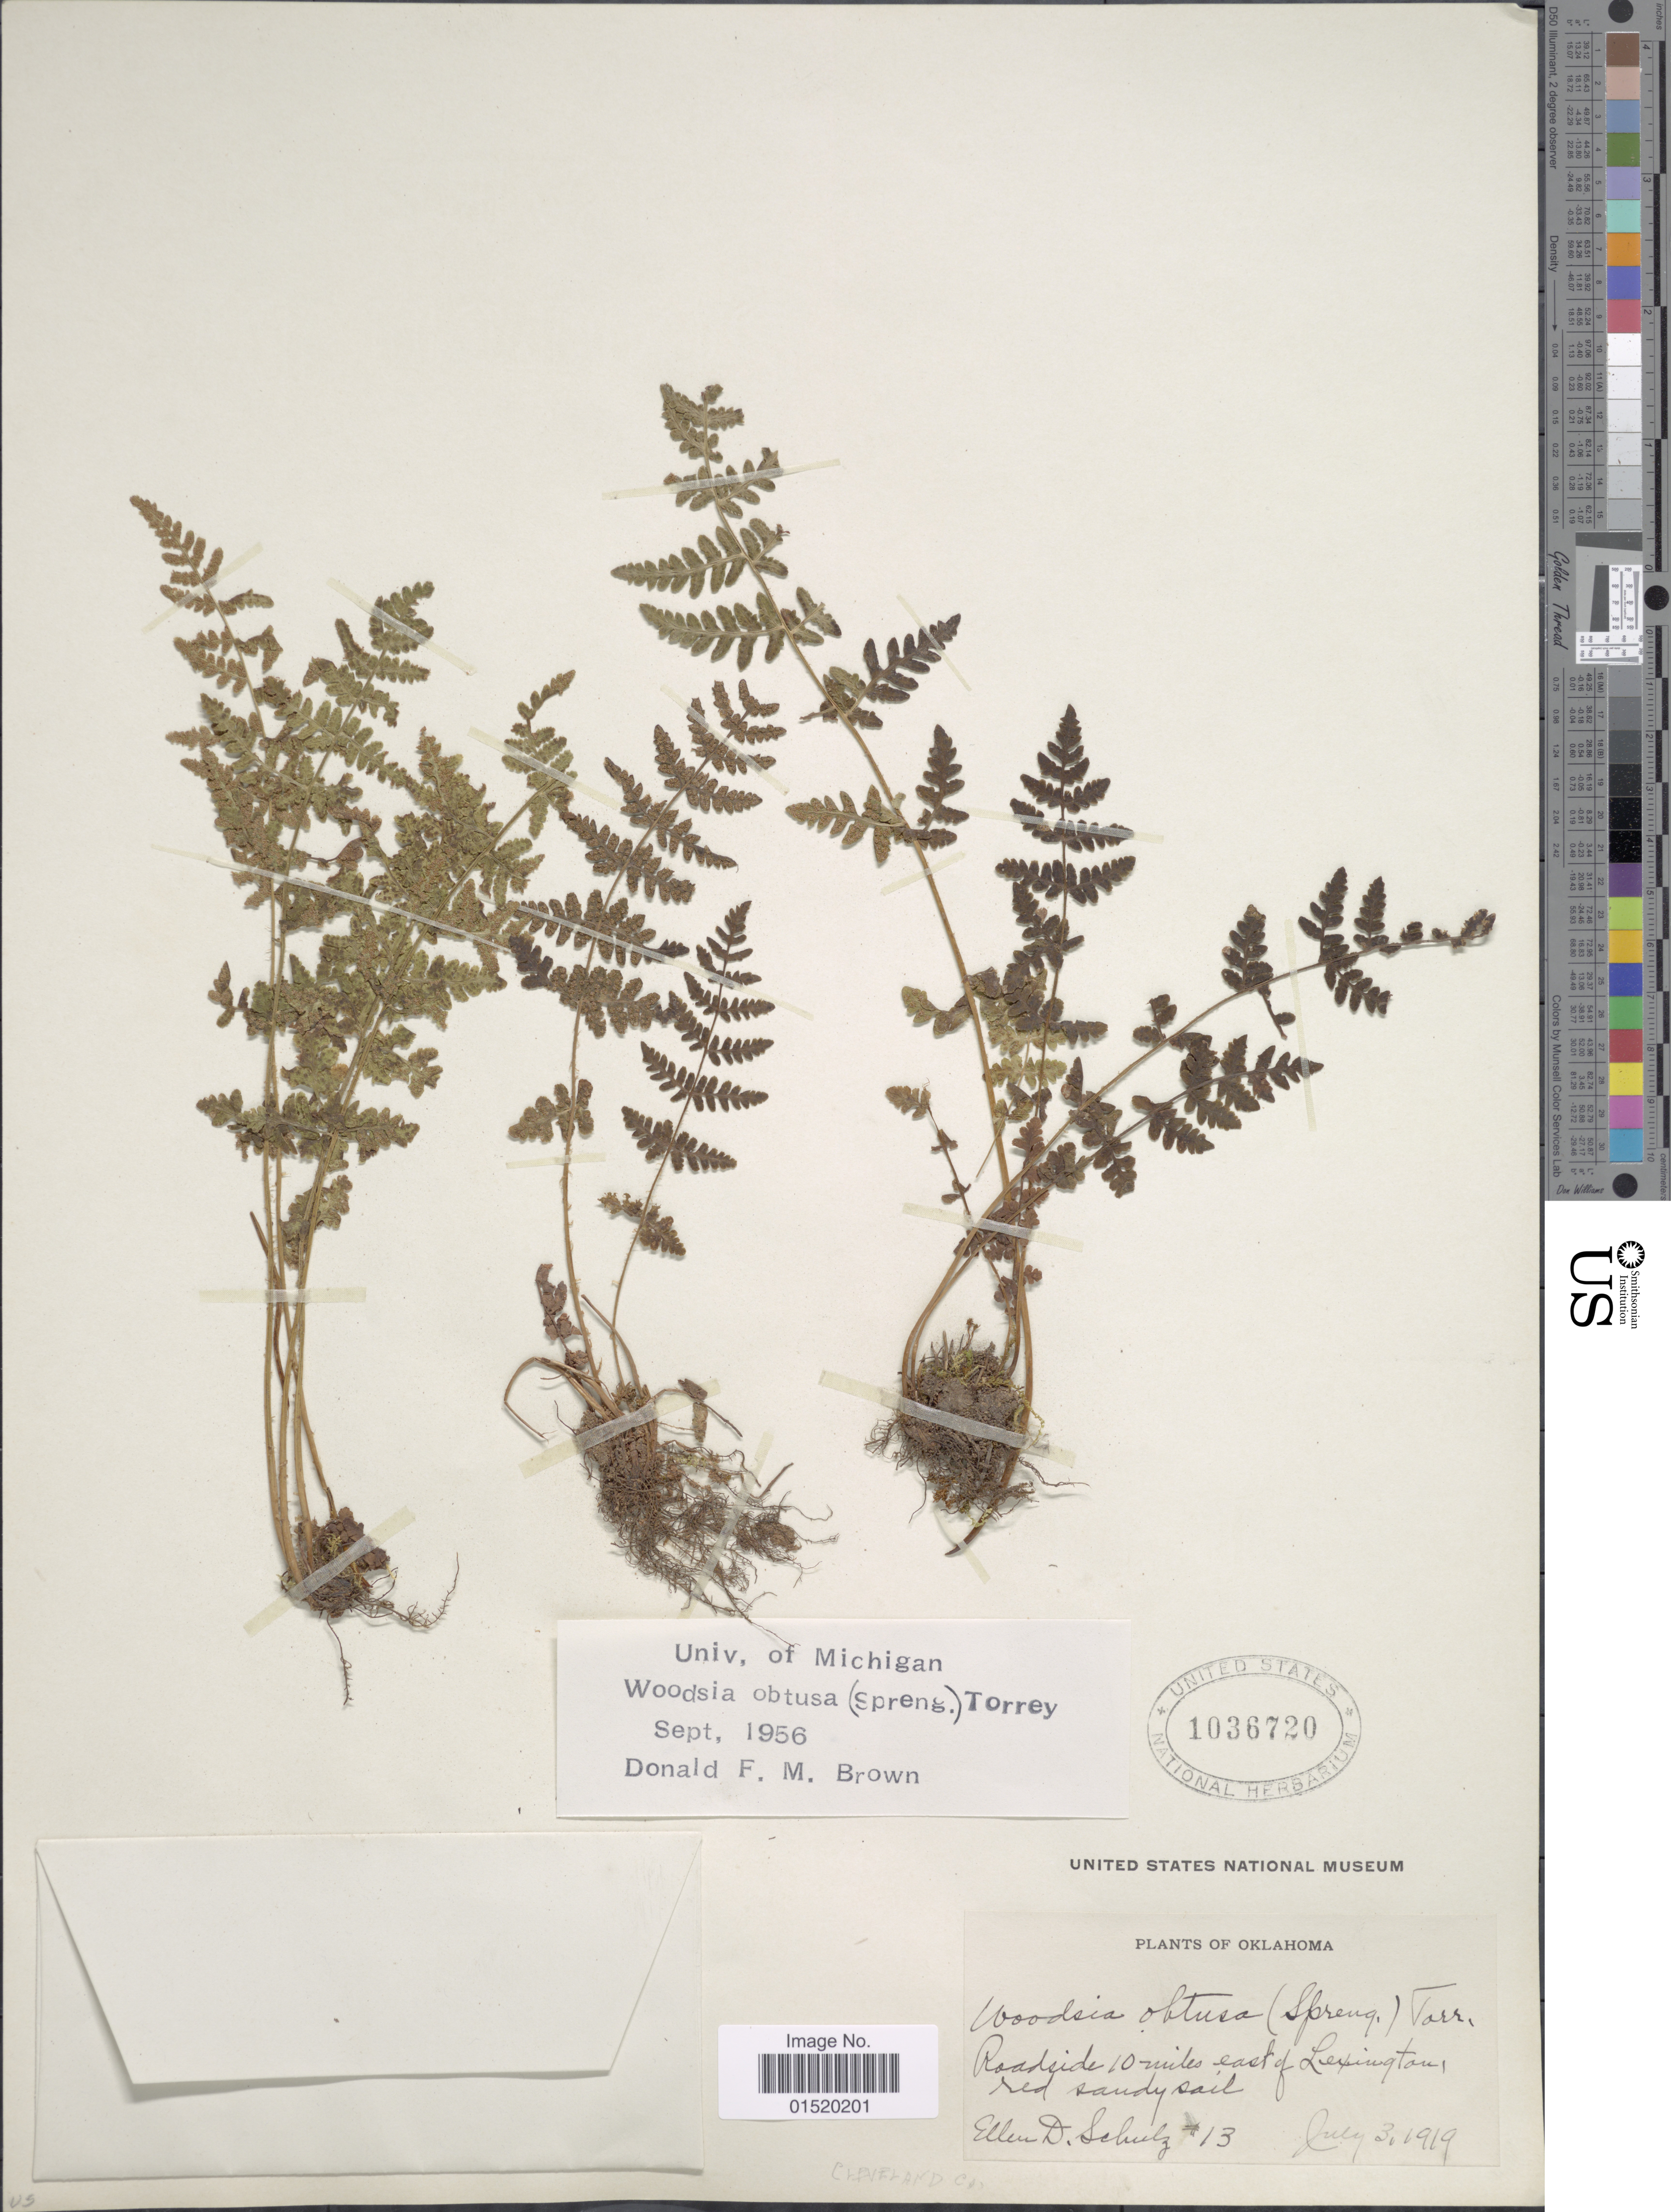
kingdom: Plantae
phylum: Tracheophyta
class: Polypodiopsida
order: Polypodiales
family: Woodsiaceae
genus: Woodsia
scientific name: Woodsia obtusa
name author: (Spreng.) Torr.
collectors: E. D. Schulz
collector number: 13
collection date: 1919-07-03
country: United States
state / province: Oklahoma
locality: Roadside 10 miles east of Lexington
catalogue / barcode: US 1036720